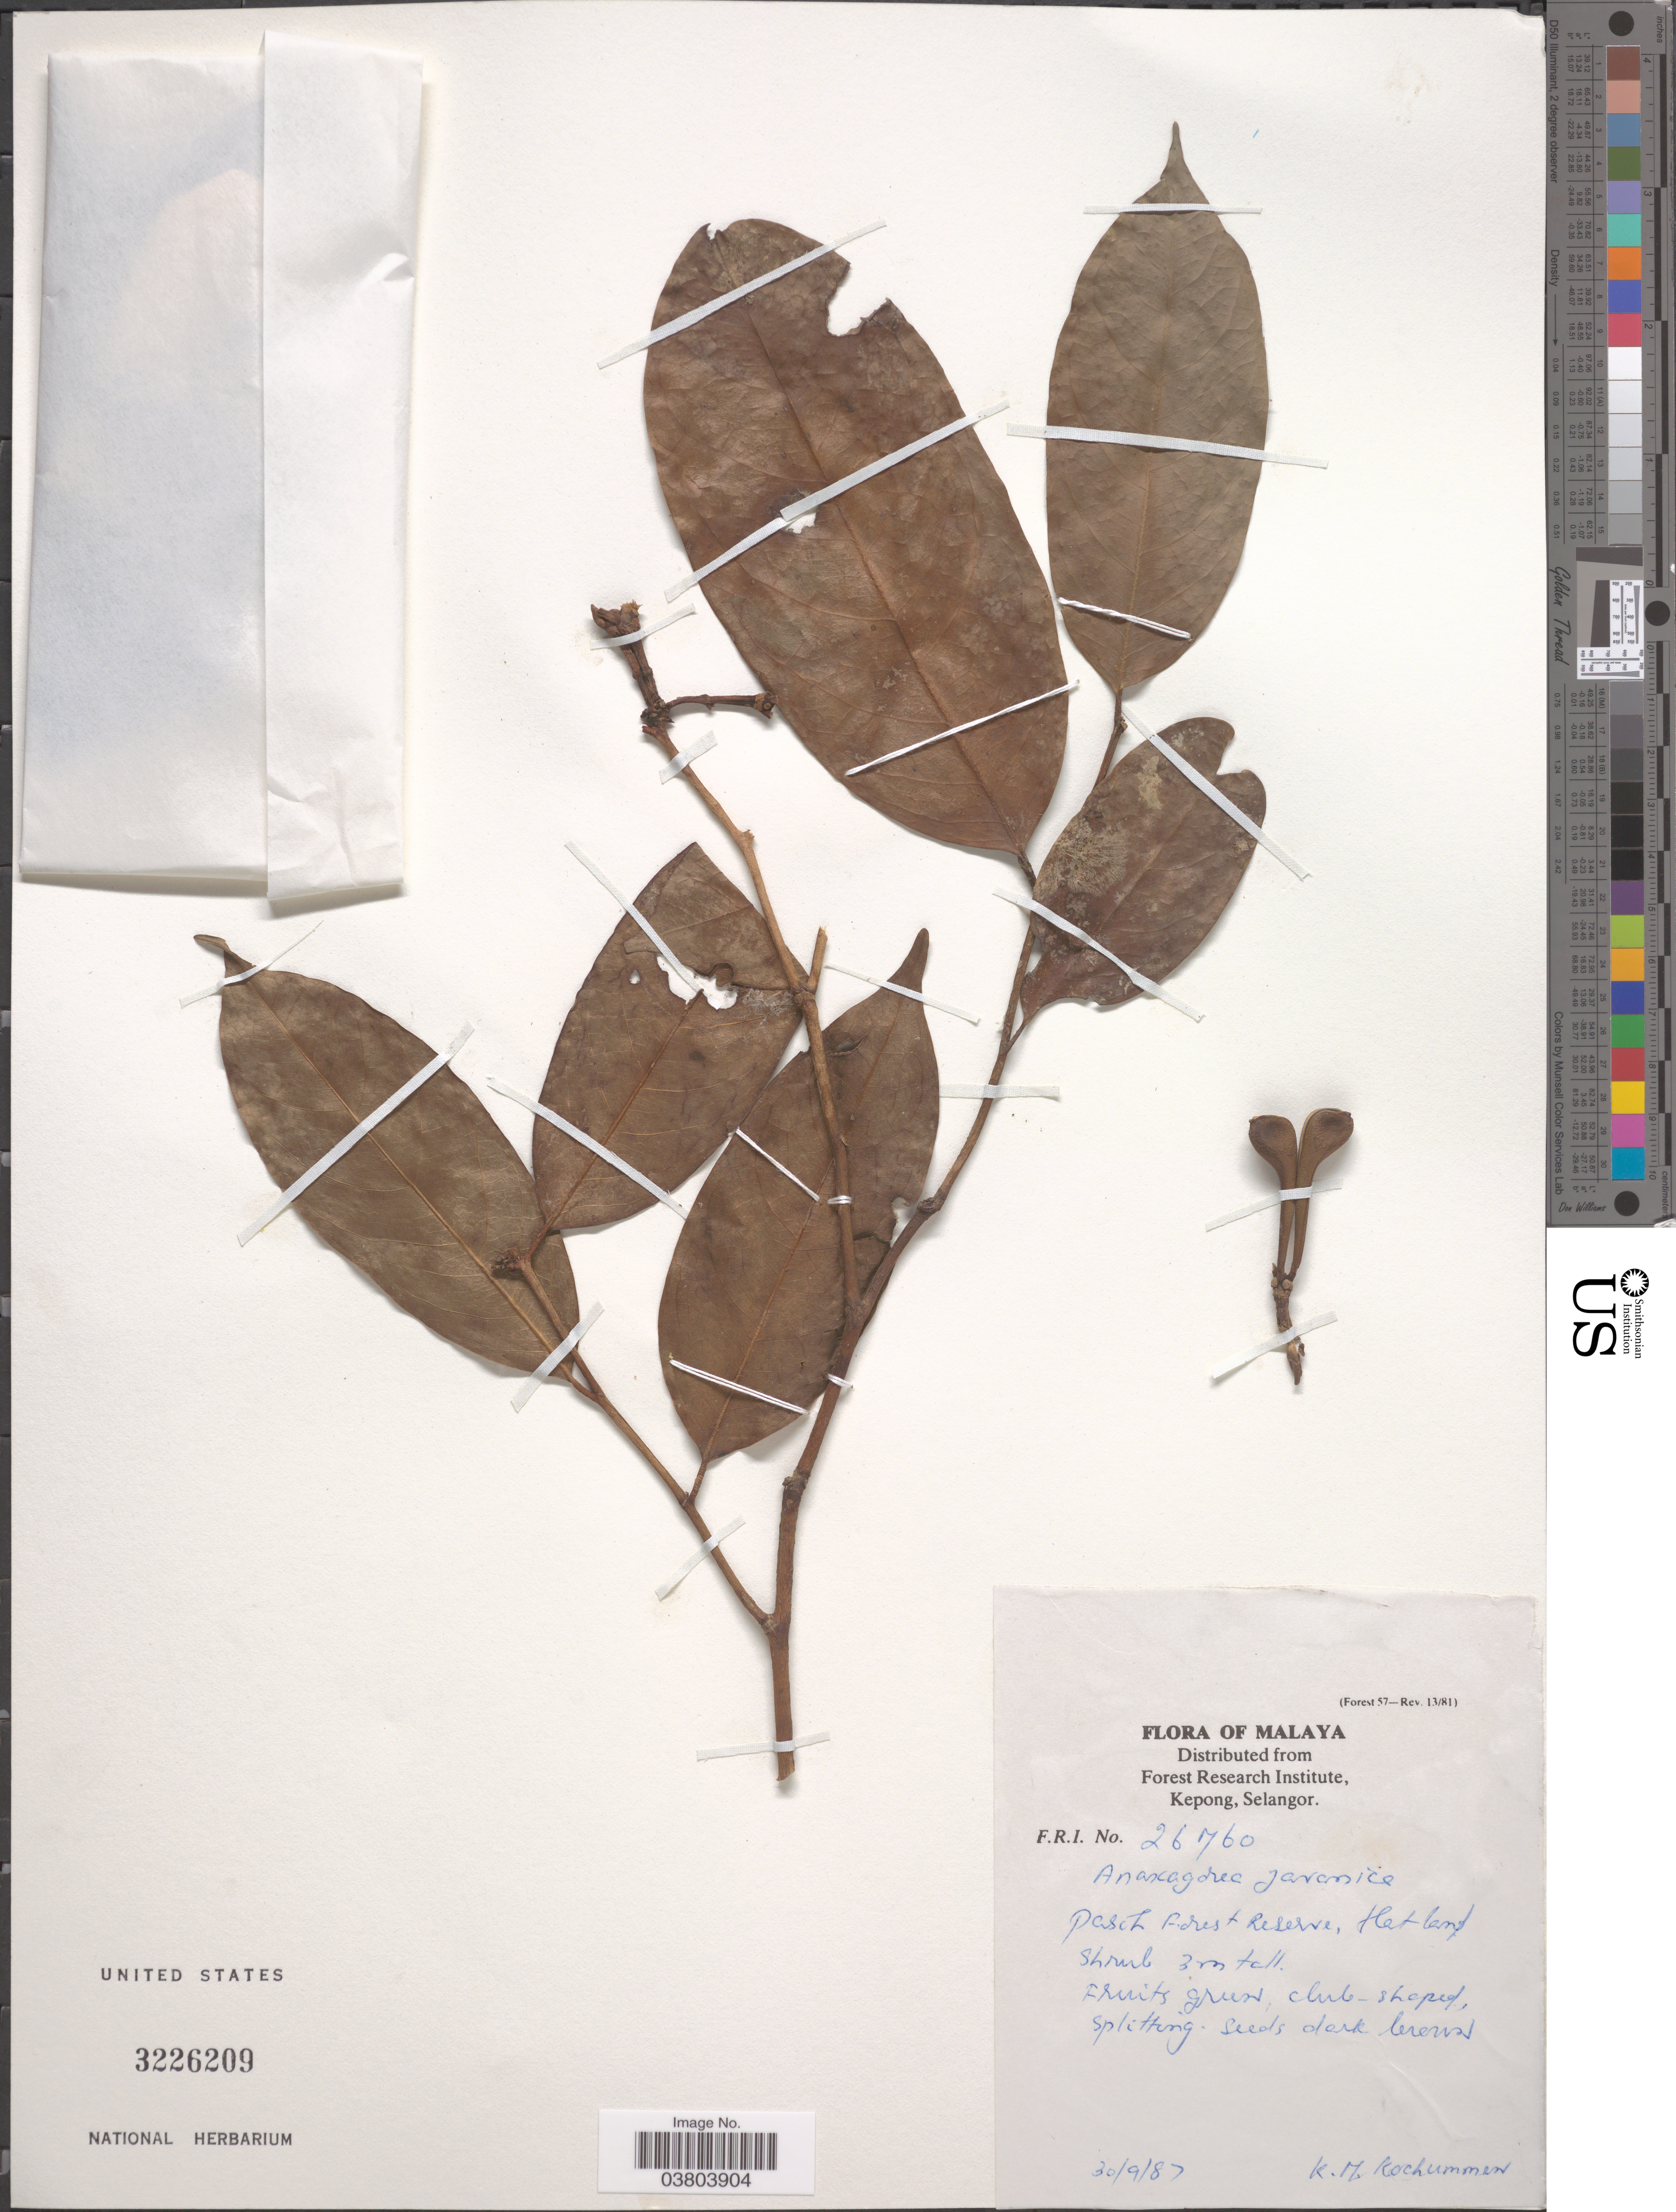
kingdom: Plantae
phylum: Tracheophyta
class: Magnoliopsida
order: Magnoliales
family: Annonaceae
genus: Anaxagorea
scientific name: Anaxagorea javanica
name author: Blume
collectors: K. Kochummen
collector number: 26760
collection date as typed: Transcribed d/m/y: 30/9/87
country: Malaysia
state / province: Selangor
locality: Malaya. Pasth [interpreted] Forest Reserve.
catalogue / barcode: US 3226209